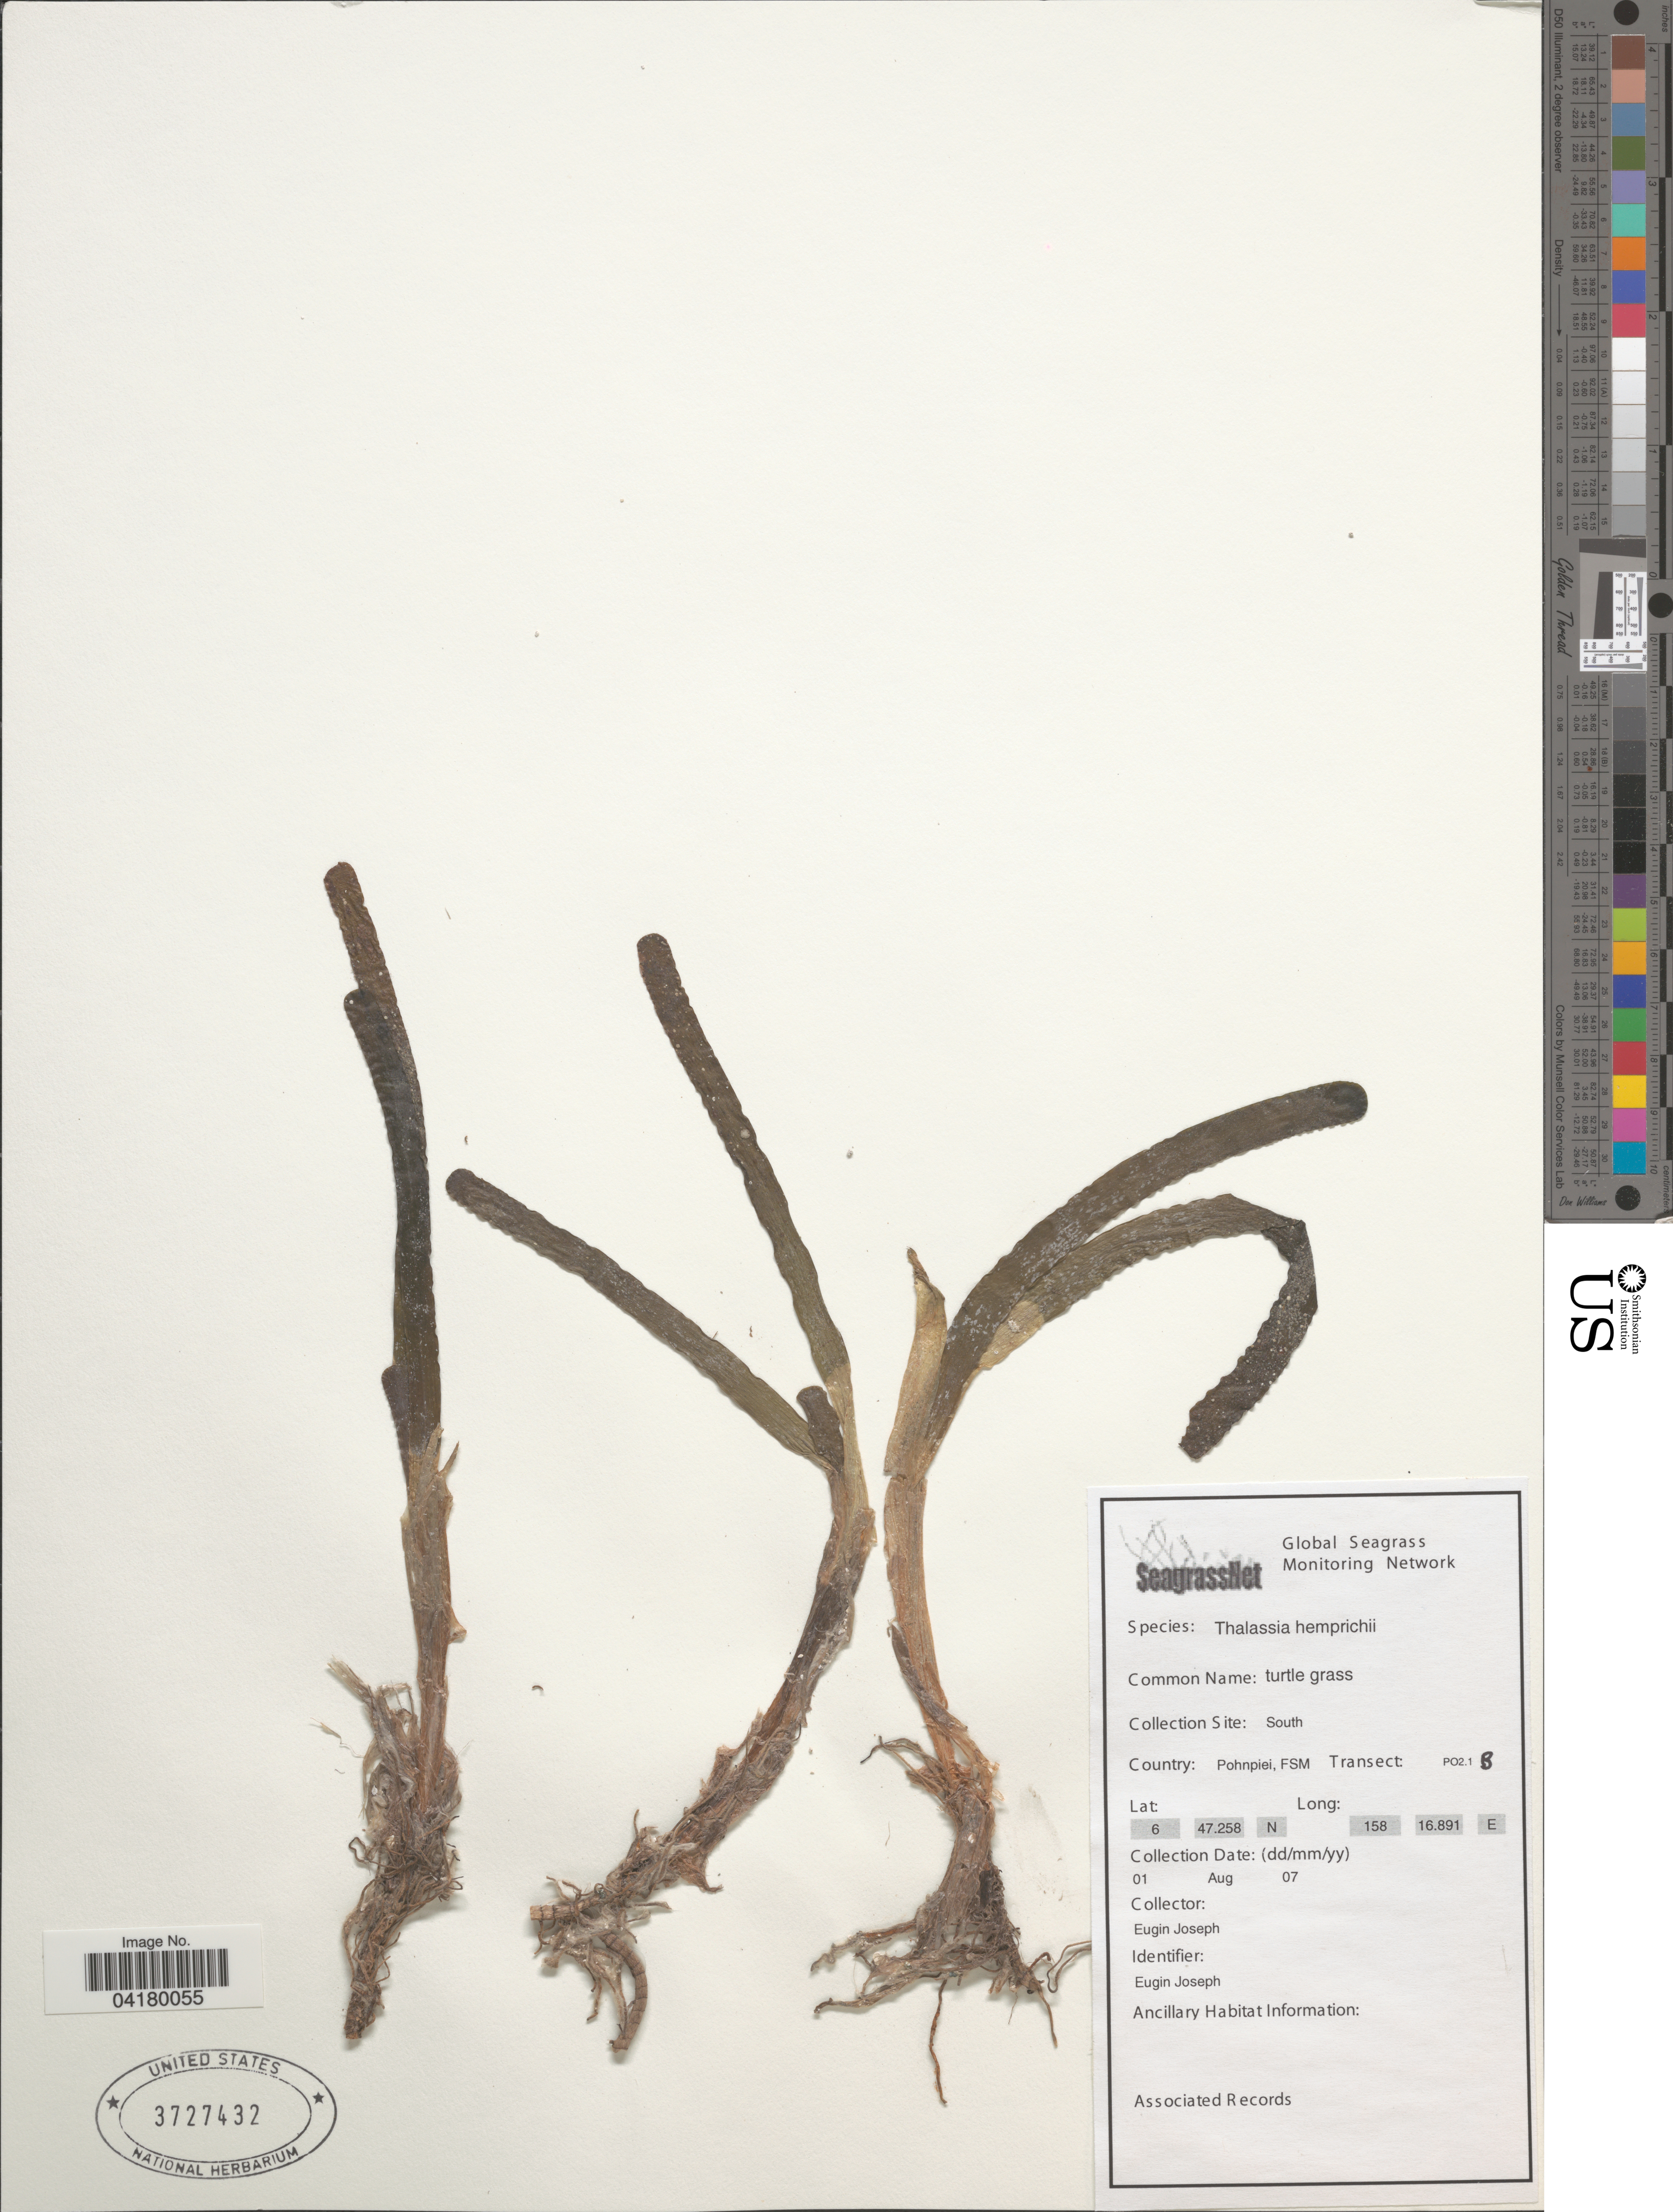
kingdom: Plantae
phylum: Tracheophyta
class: Liliopsida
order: Alismatales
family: Hydrocharitaceae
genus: Thalassia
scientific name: Thalassia hemprichii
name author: Asch.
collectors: E. Joseph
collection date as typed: Transcribed d/m/y: 1/8/7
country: Micronesia, Federated States of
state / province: Pohnpei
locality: Collection Site: South. Country: Pohnpiei, FSM. Transect: PO2.1B.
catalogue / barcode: US 3727432